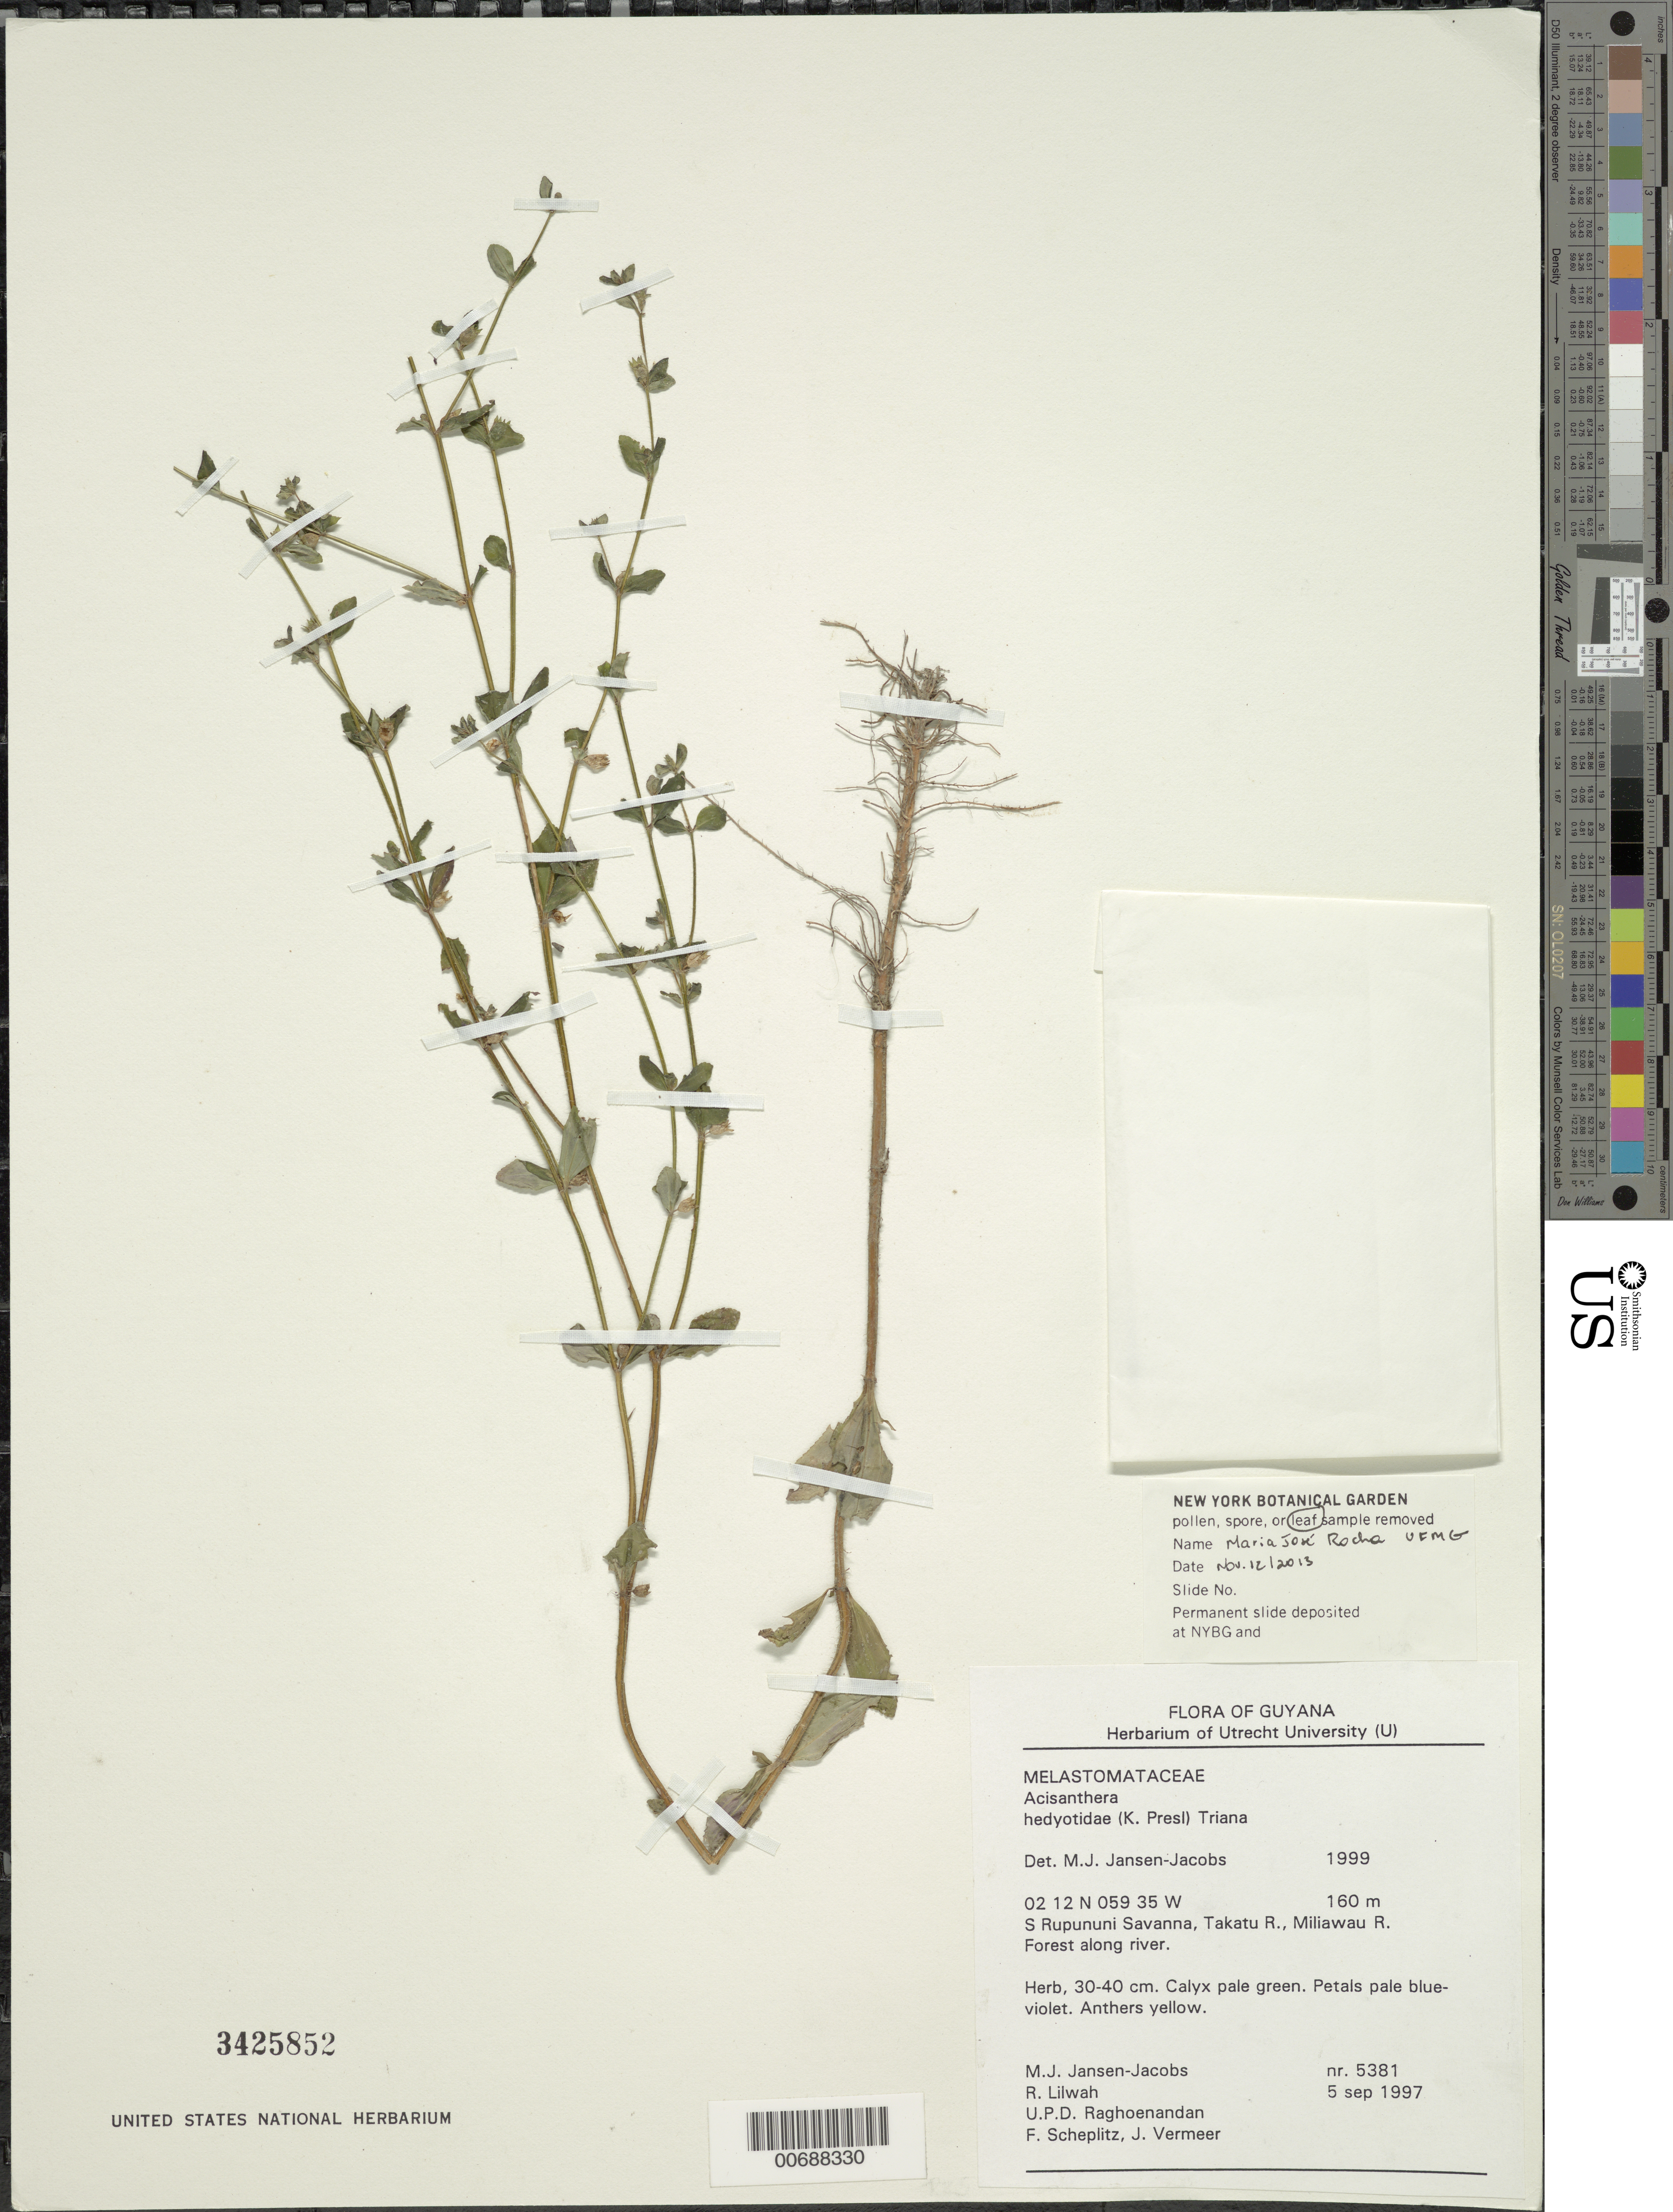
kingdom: Plantae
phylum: Tracheophyta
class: Magnoliopsida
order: Myrtales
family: Melastomataceae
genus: Dicrananthera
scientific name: Dicrananthera hedyotidea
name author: C. Presl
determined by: Nunes da Silva, Diego, (RB), Jardim Botanico do Rio de Janeiro - Herbario (BRAZIL)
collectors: M. J. Jansen-Jacobs, R. Lilwah, U. Raghoenandan, F. Scheplitz & J. Vermeer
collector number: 5381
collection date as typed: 5-Sep-97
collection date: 1997-09-05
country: Guyana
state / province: U. Takutu-U. Essequibo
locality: S. Rupununi savanna, Takutu and Miliawau Rivers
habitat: Forest along river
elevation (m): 160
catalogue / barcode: US 3425852